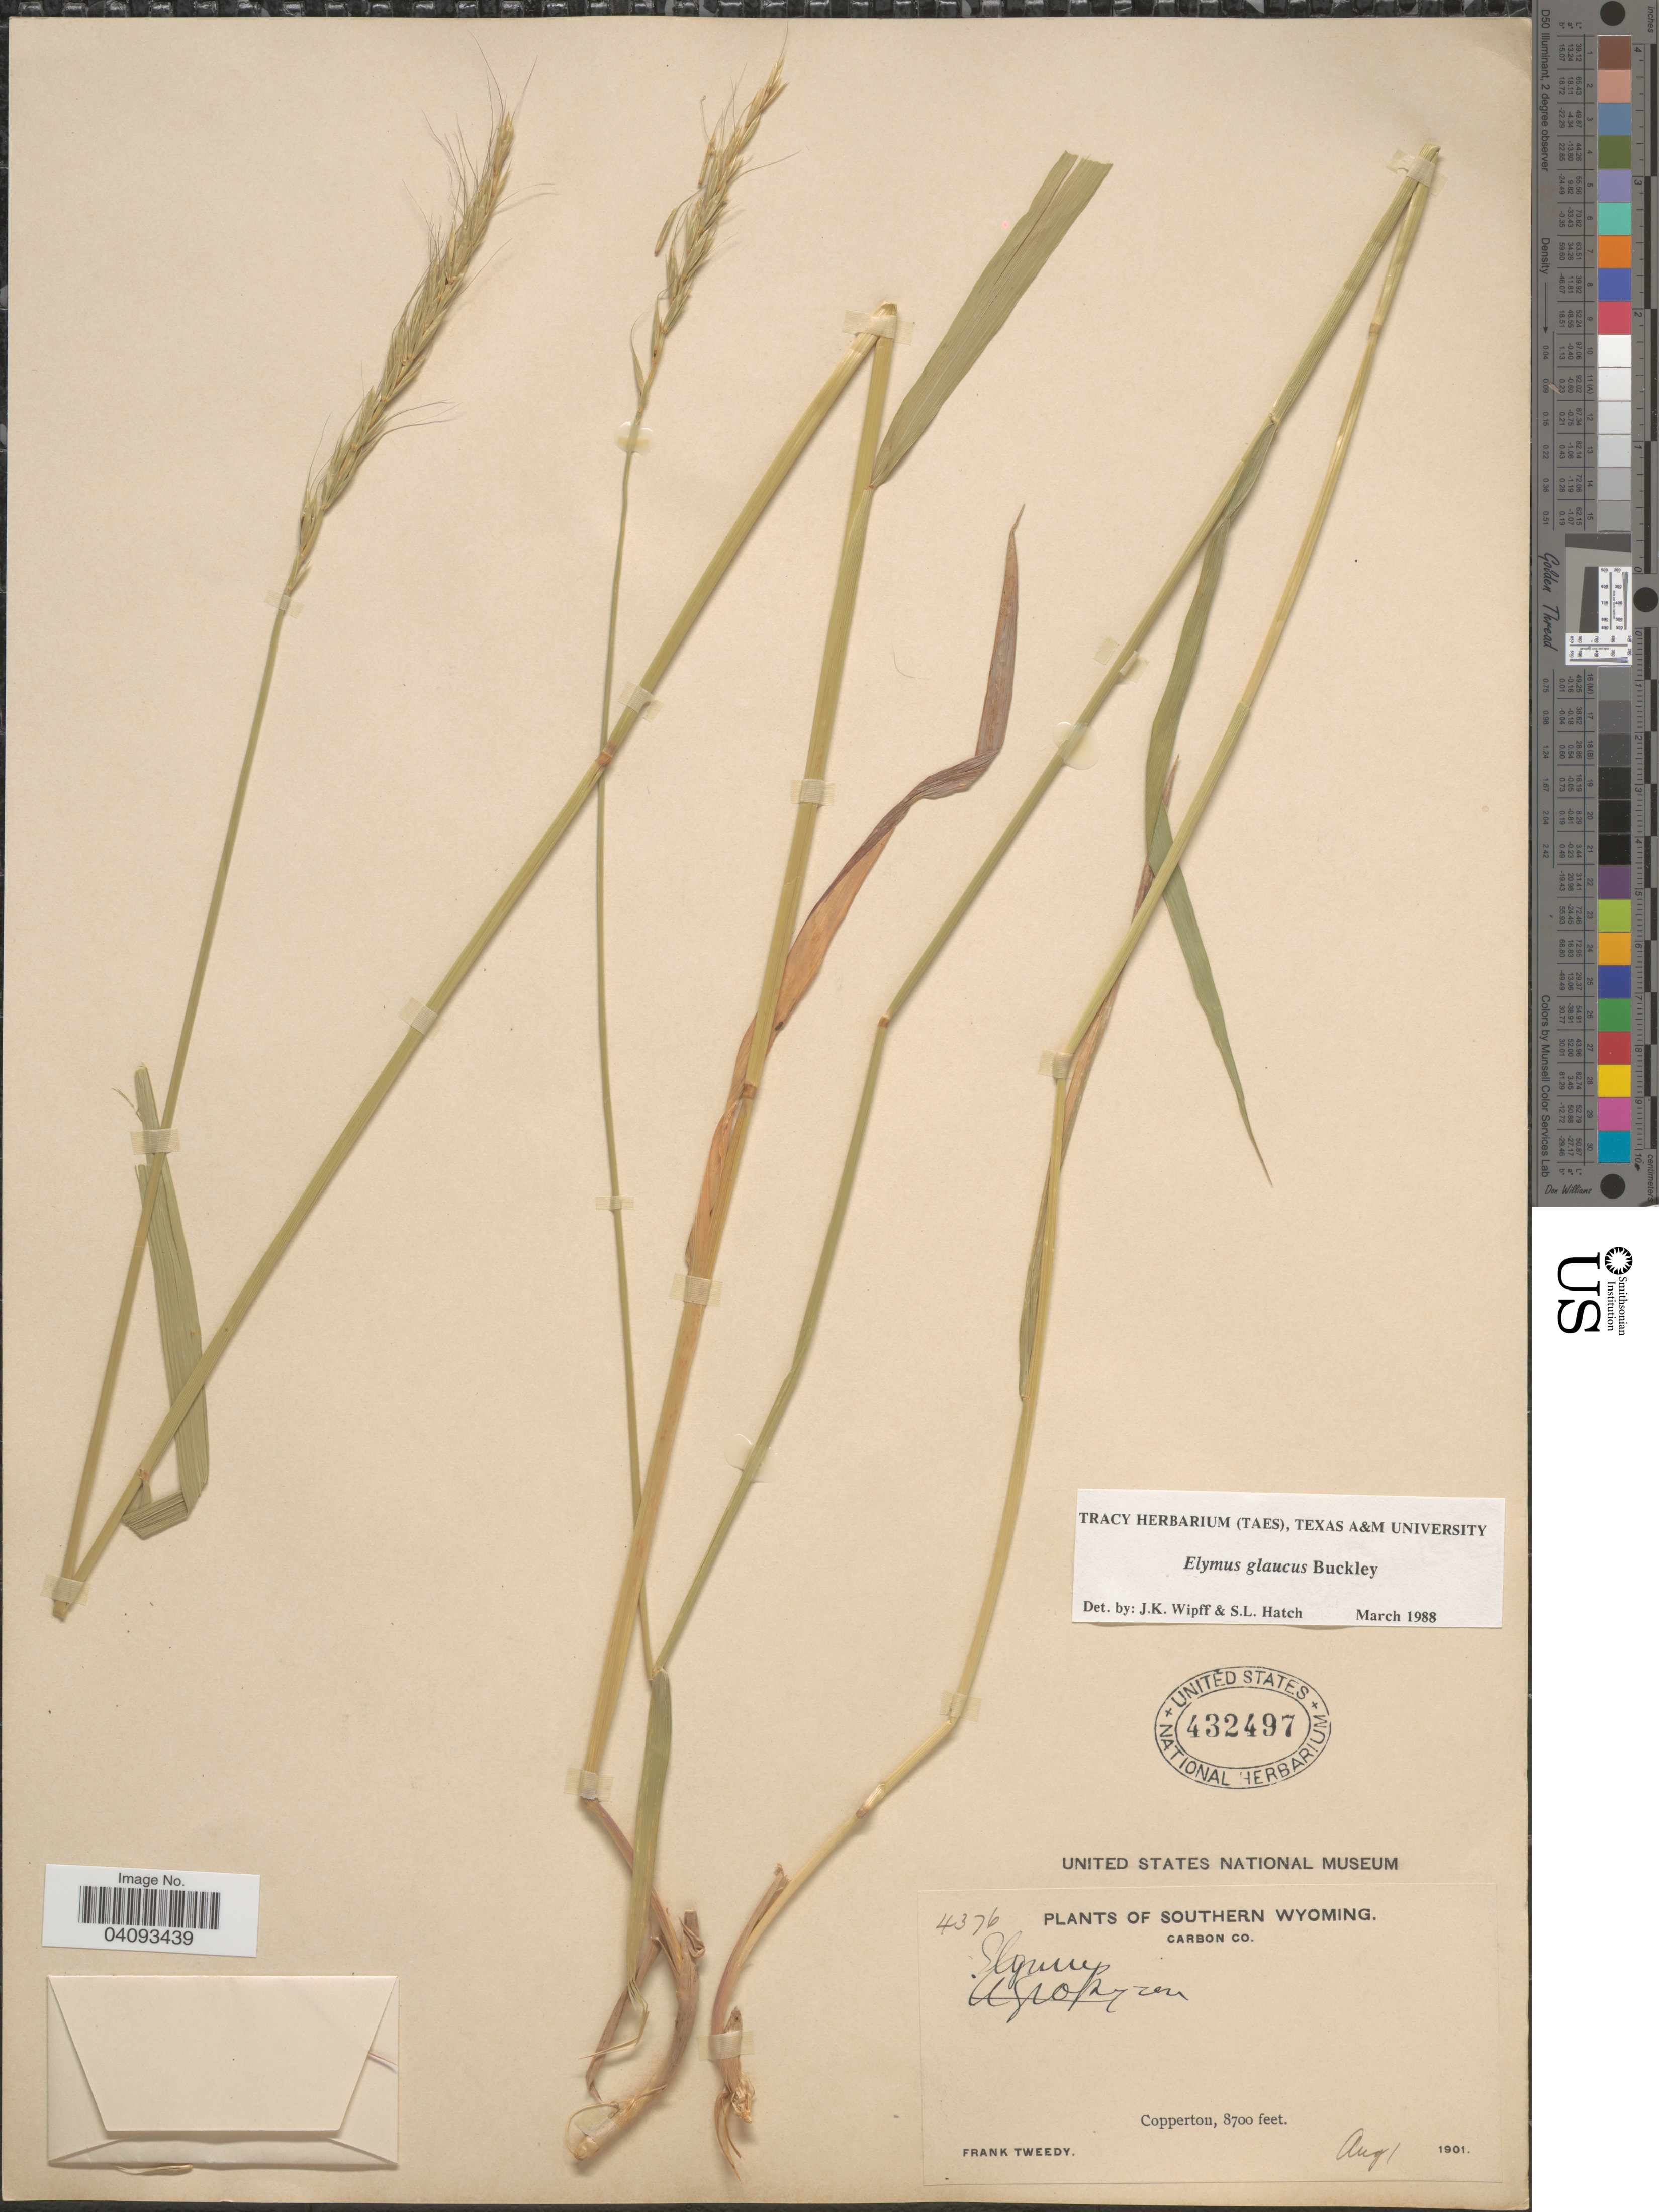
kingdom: Plantae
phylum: Tracheophyta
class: Liliopsida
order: Poales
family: Poaceae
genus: Elymus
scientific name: Elymus glaucus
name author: Buckley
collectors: F. Tweedy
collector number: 4376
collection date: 1901-08-01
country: United States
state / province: Wyoming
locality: Southern Wyoming. Carbon Co. Copperton.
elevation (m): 2652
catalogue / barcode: US 432497